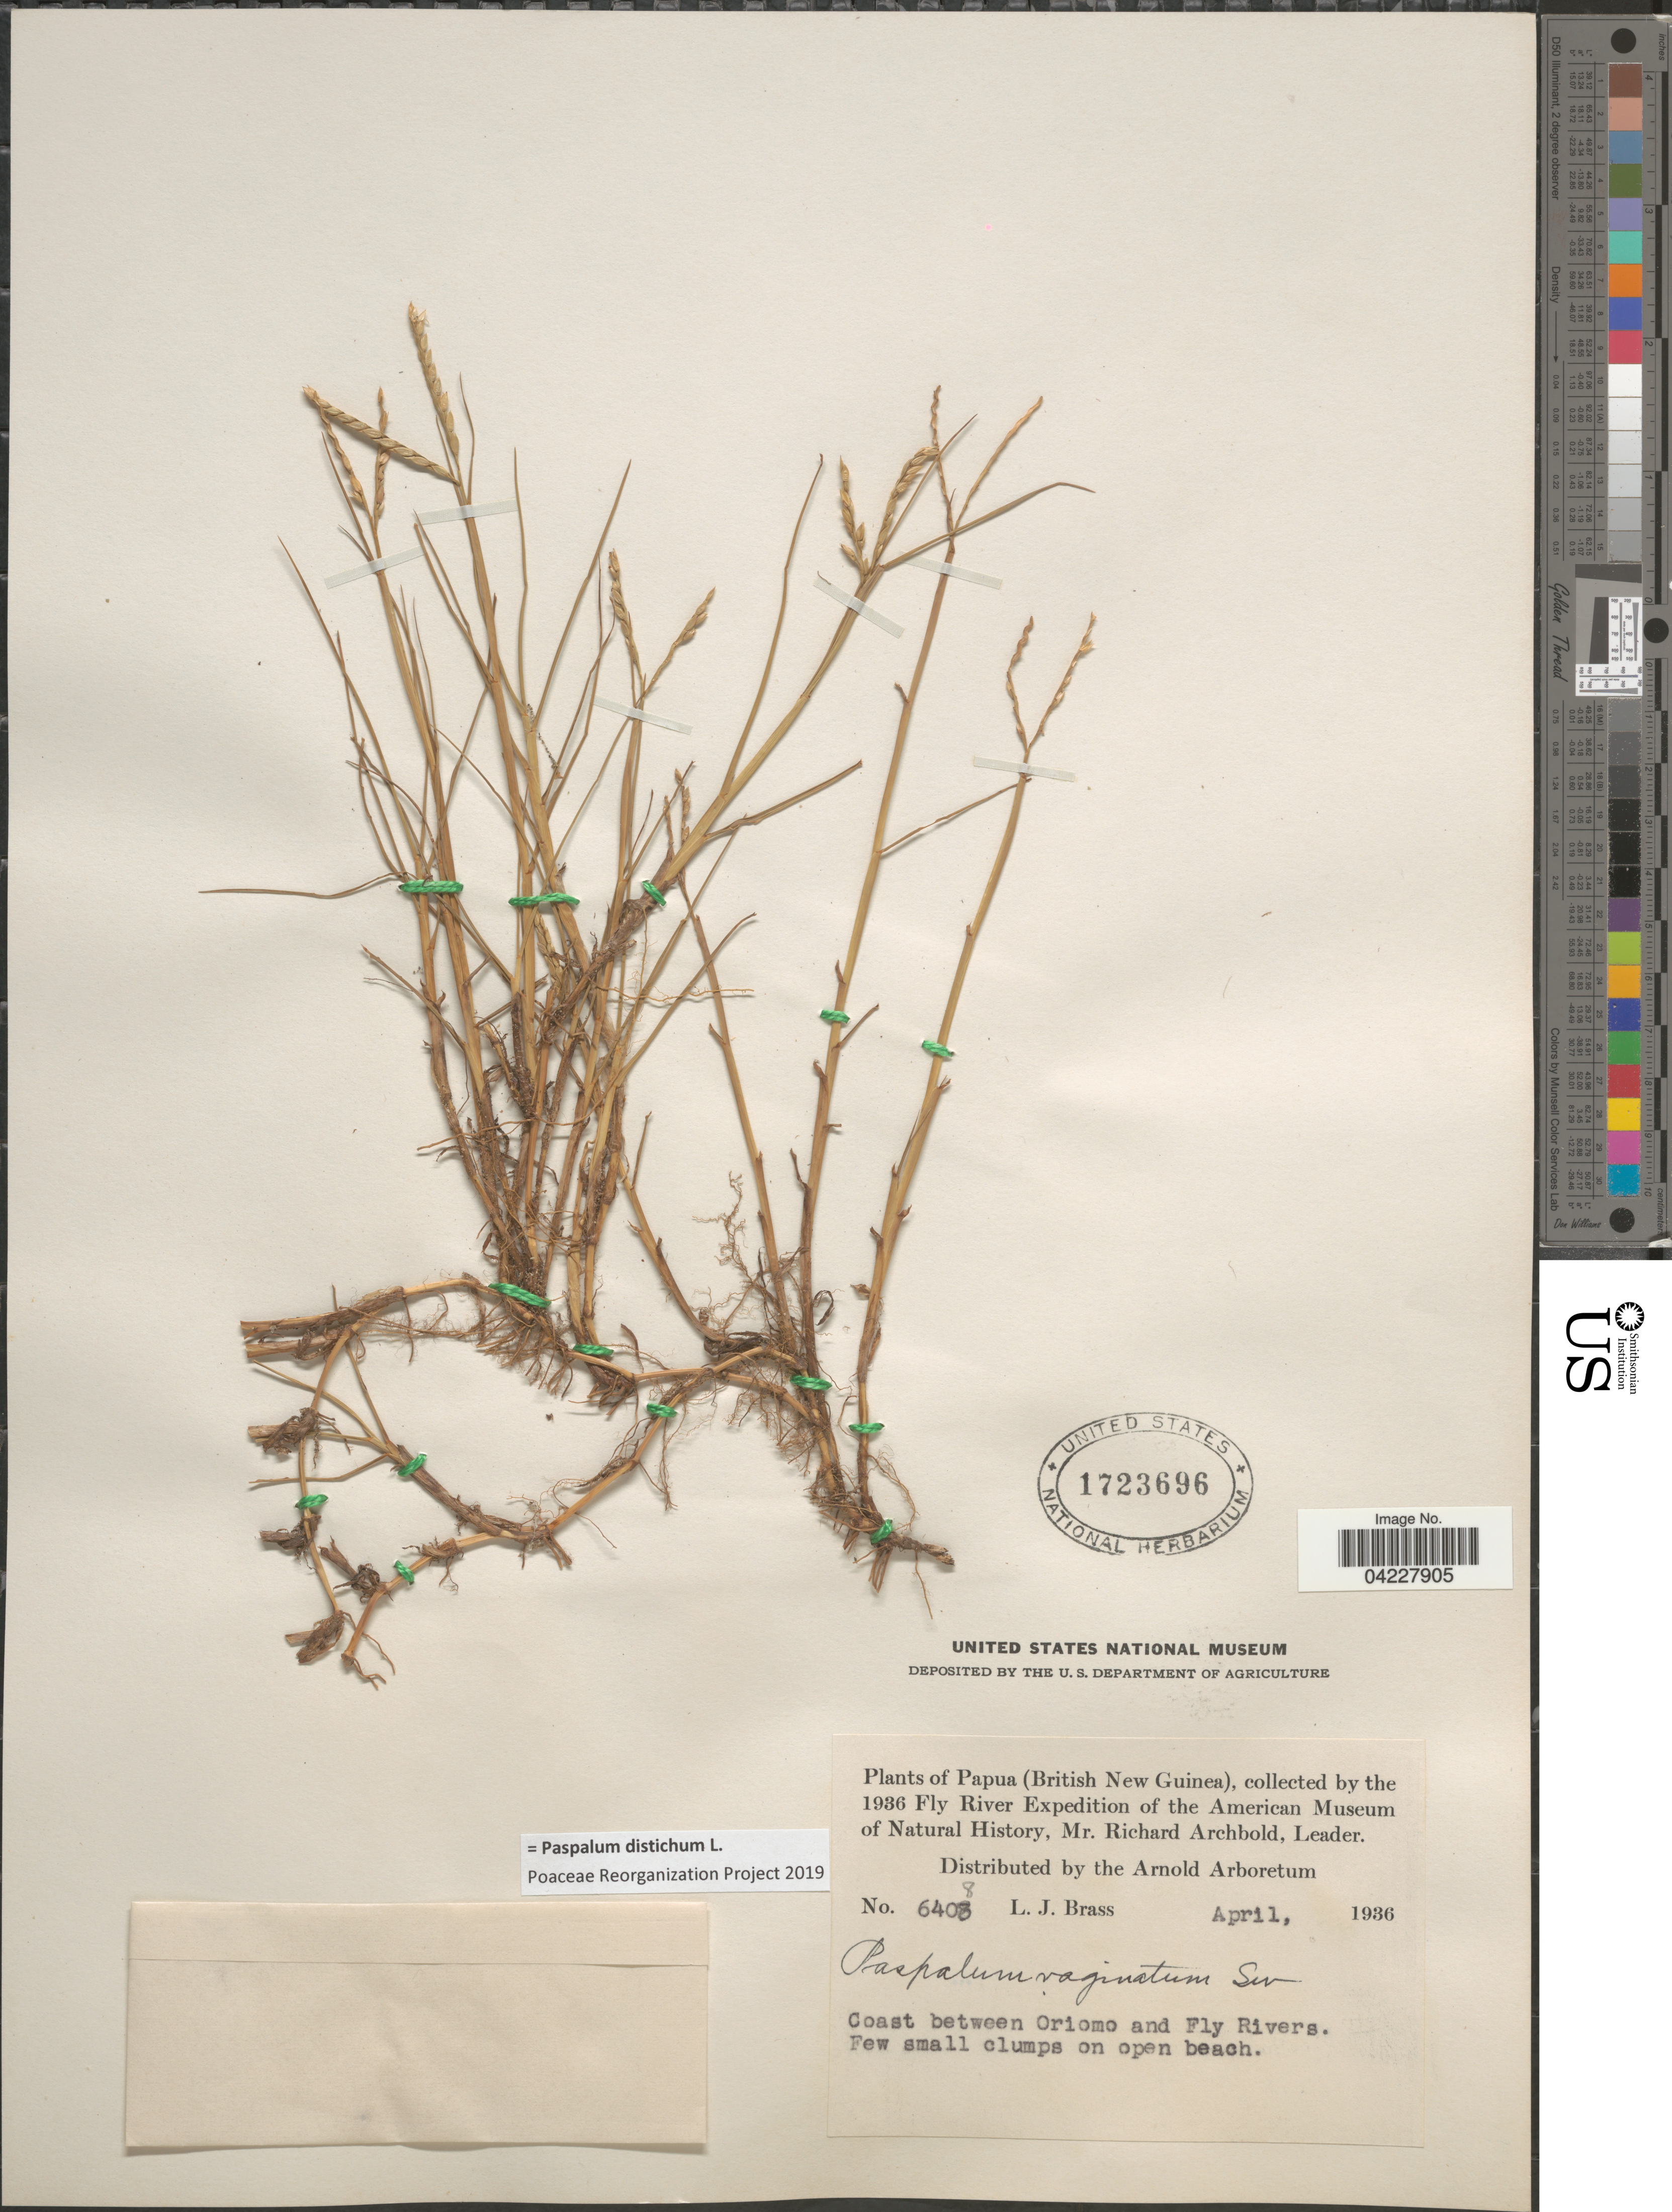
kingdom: Plantae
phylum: Tracheophyta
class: Liliopsida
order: Poales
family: Poaceae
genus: Paspalum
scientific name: Paspalum distichum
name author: L.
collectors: L. J. Brass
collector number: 6408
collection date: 1936-04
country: Papua New Guinea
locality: Papua (British New Guinea), collected by the 1936 Fly River Expedition of the American Museum of Natural History. Coast between Oriomo and Fly Rivers.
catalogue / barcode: US 1723696